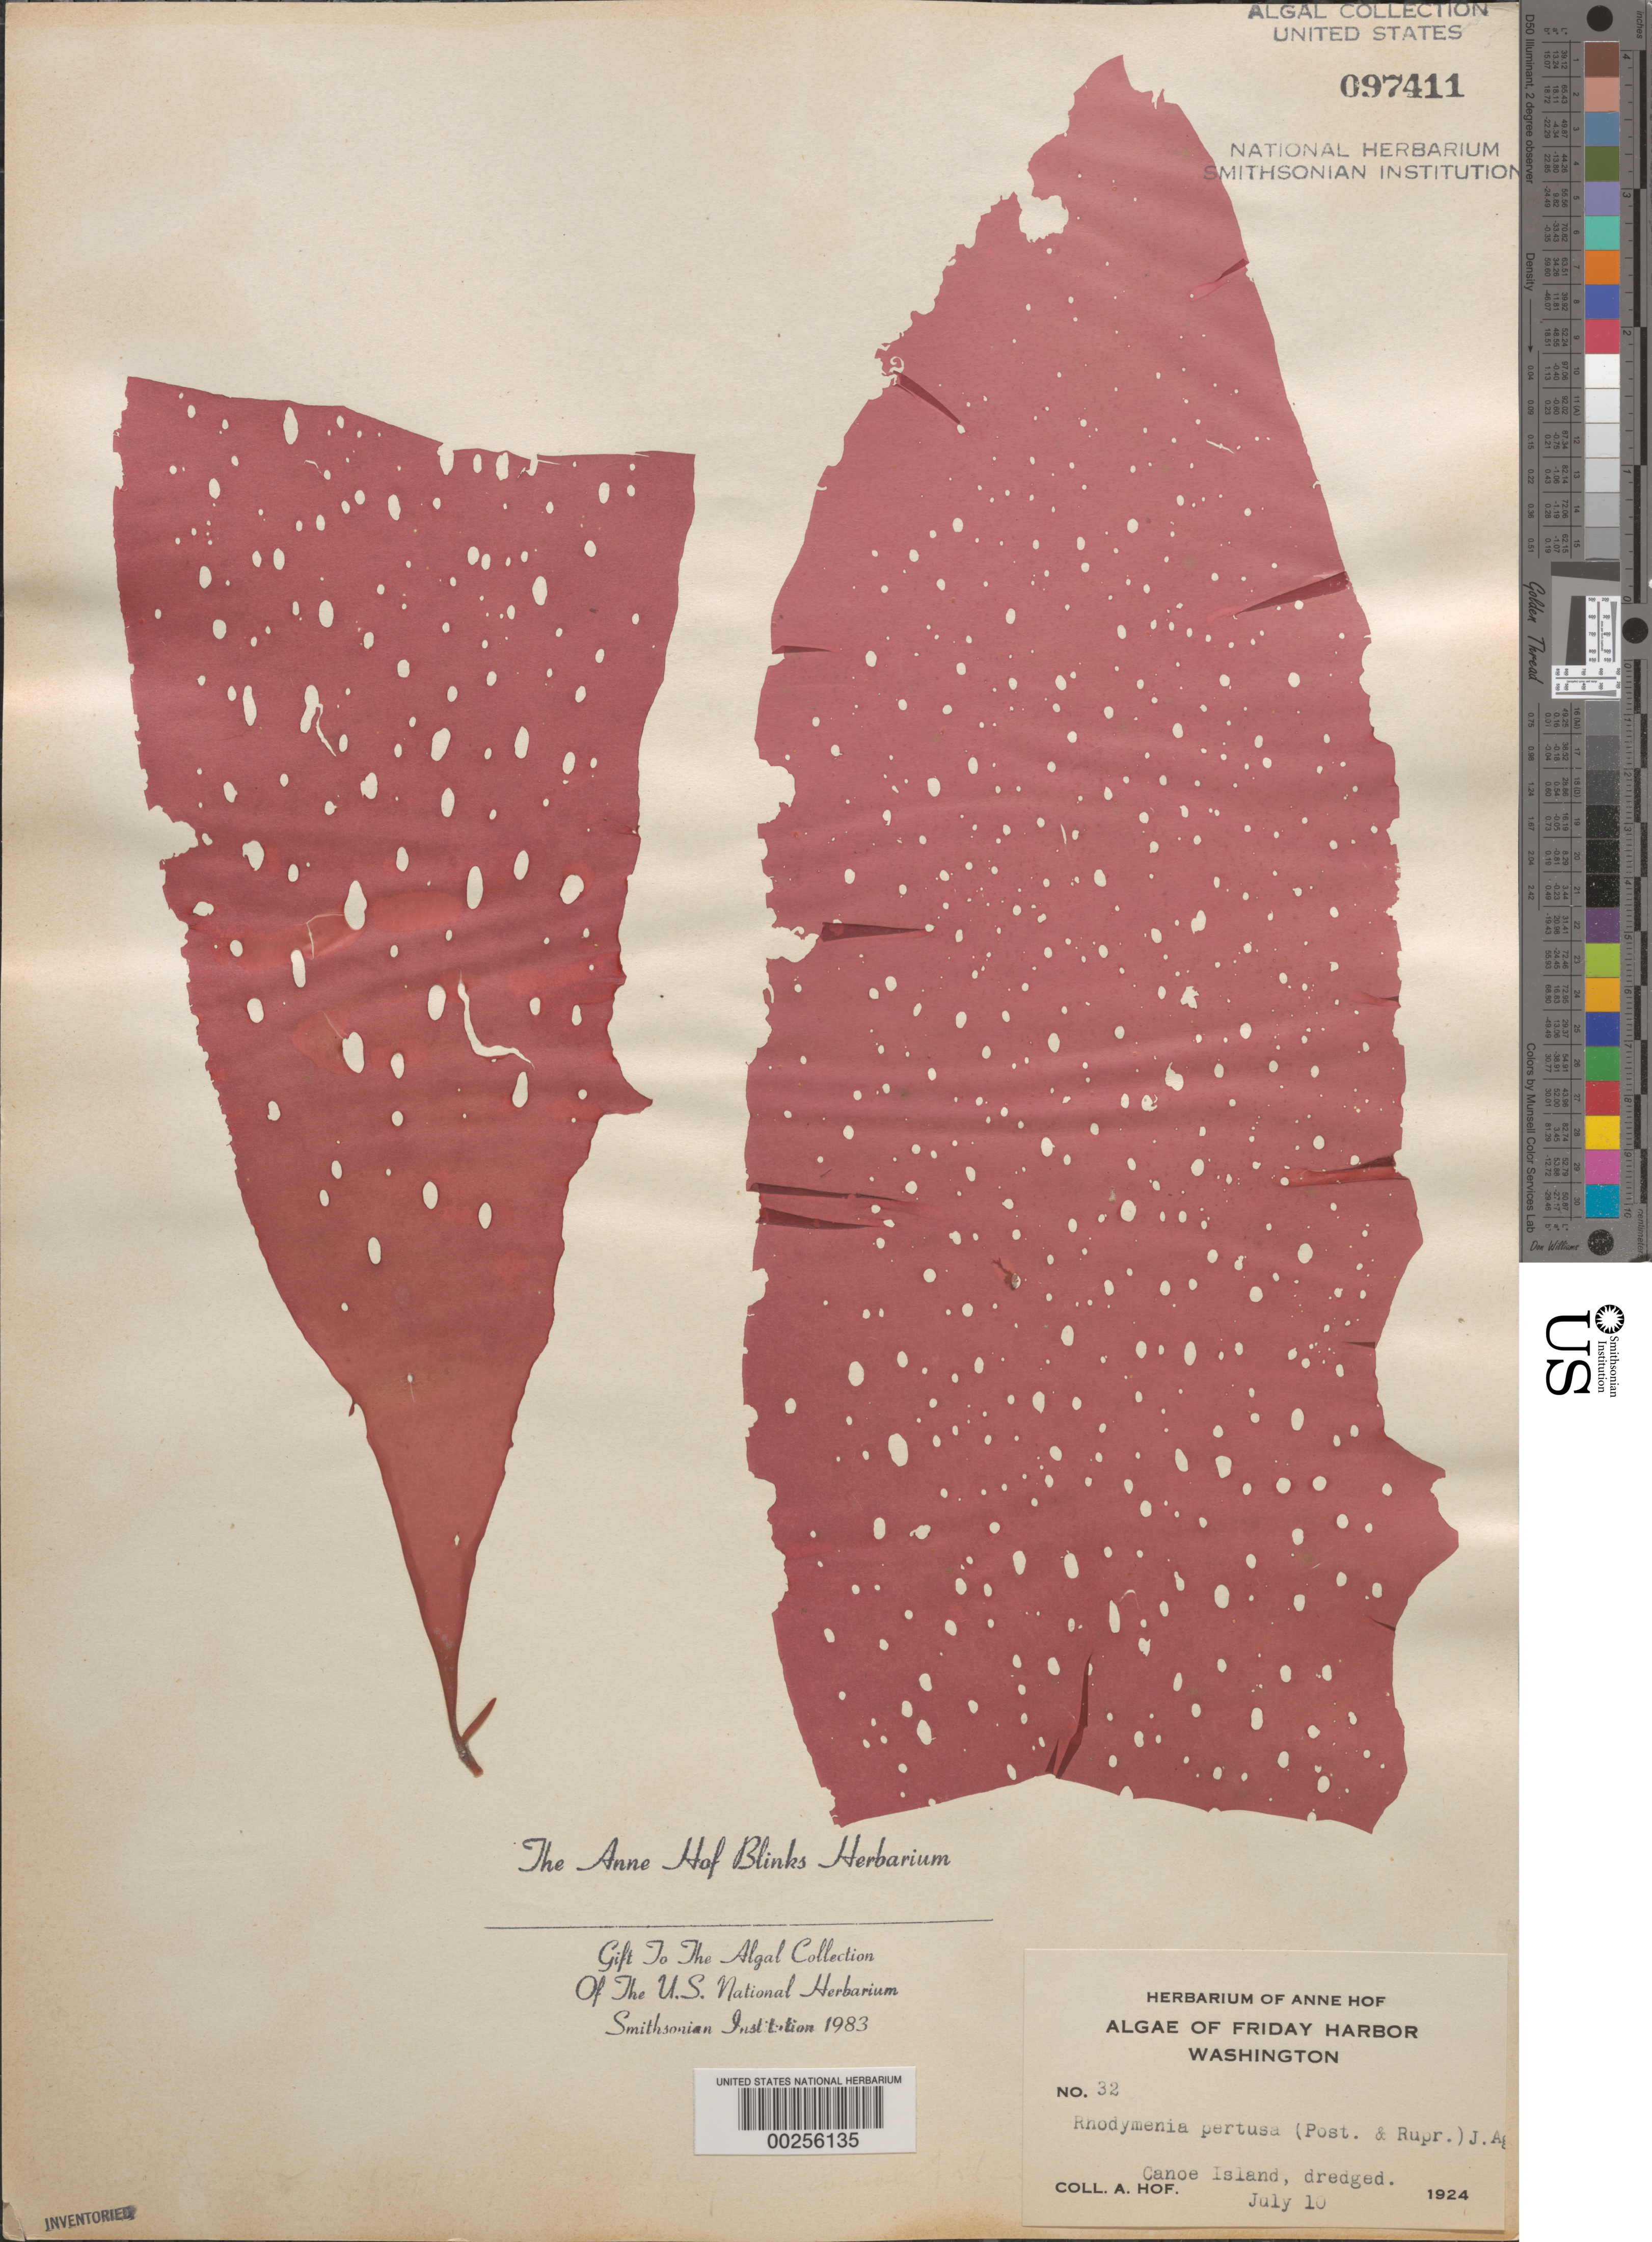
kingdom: Plantae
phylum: Rhodophyta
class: Florideophyceae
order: Rhodymeniales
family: Rhodymeniaceae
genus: Rhodymenia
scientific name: Rhodymenia pertusa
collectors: A. Blinks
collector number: AHB 32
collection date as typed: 10 Jul 1924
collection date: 1924-07-10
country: United States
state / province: Washington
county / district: San Juan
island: Canoe Island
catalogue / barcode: US 97411